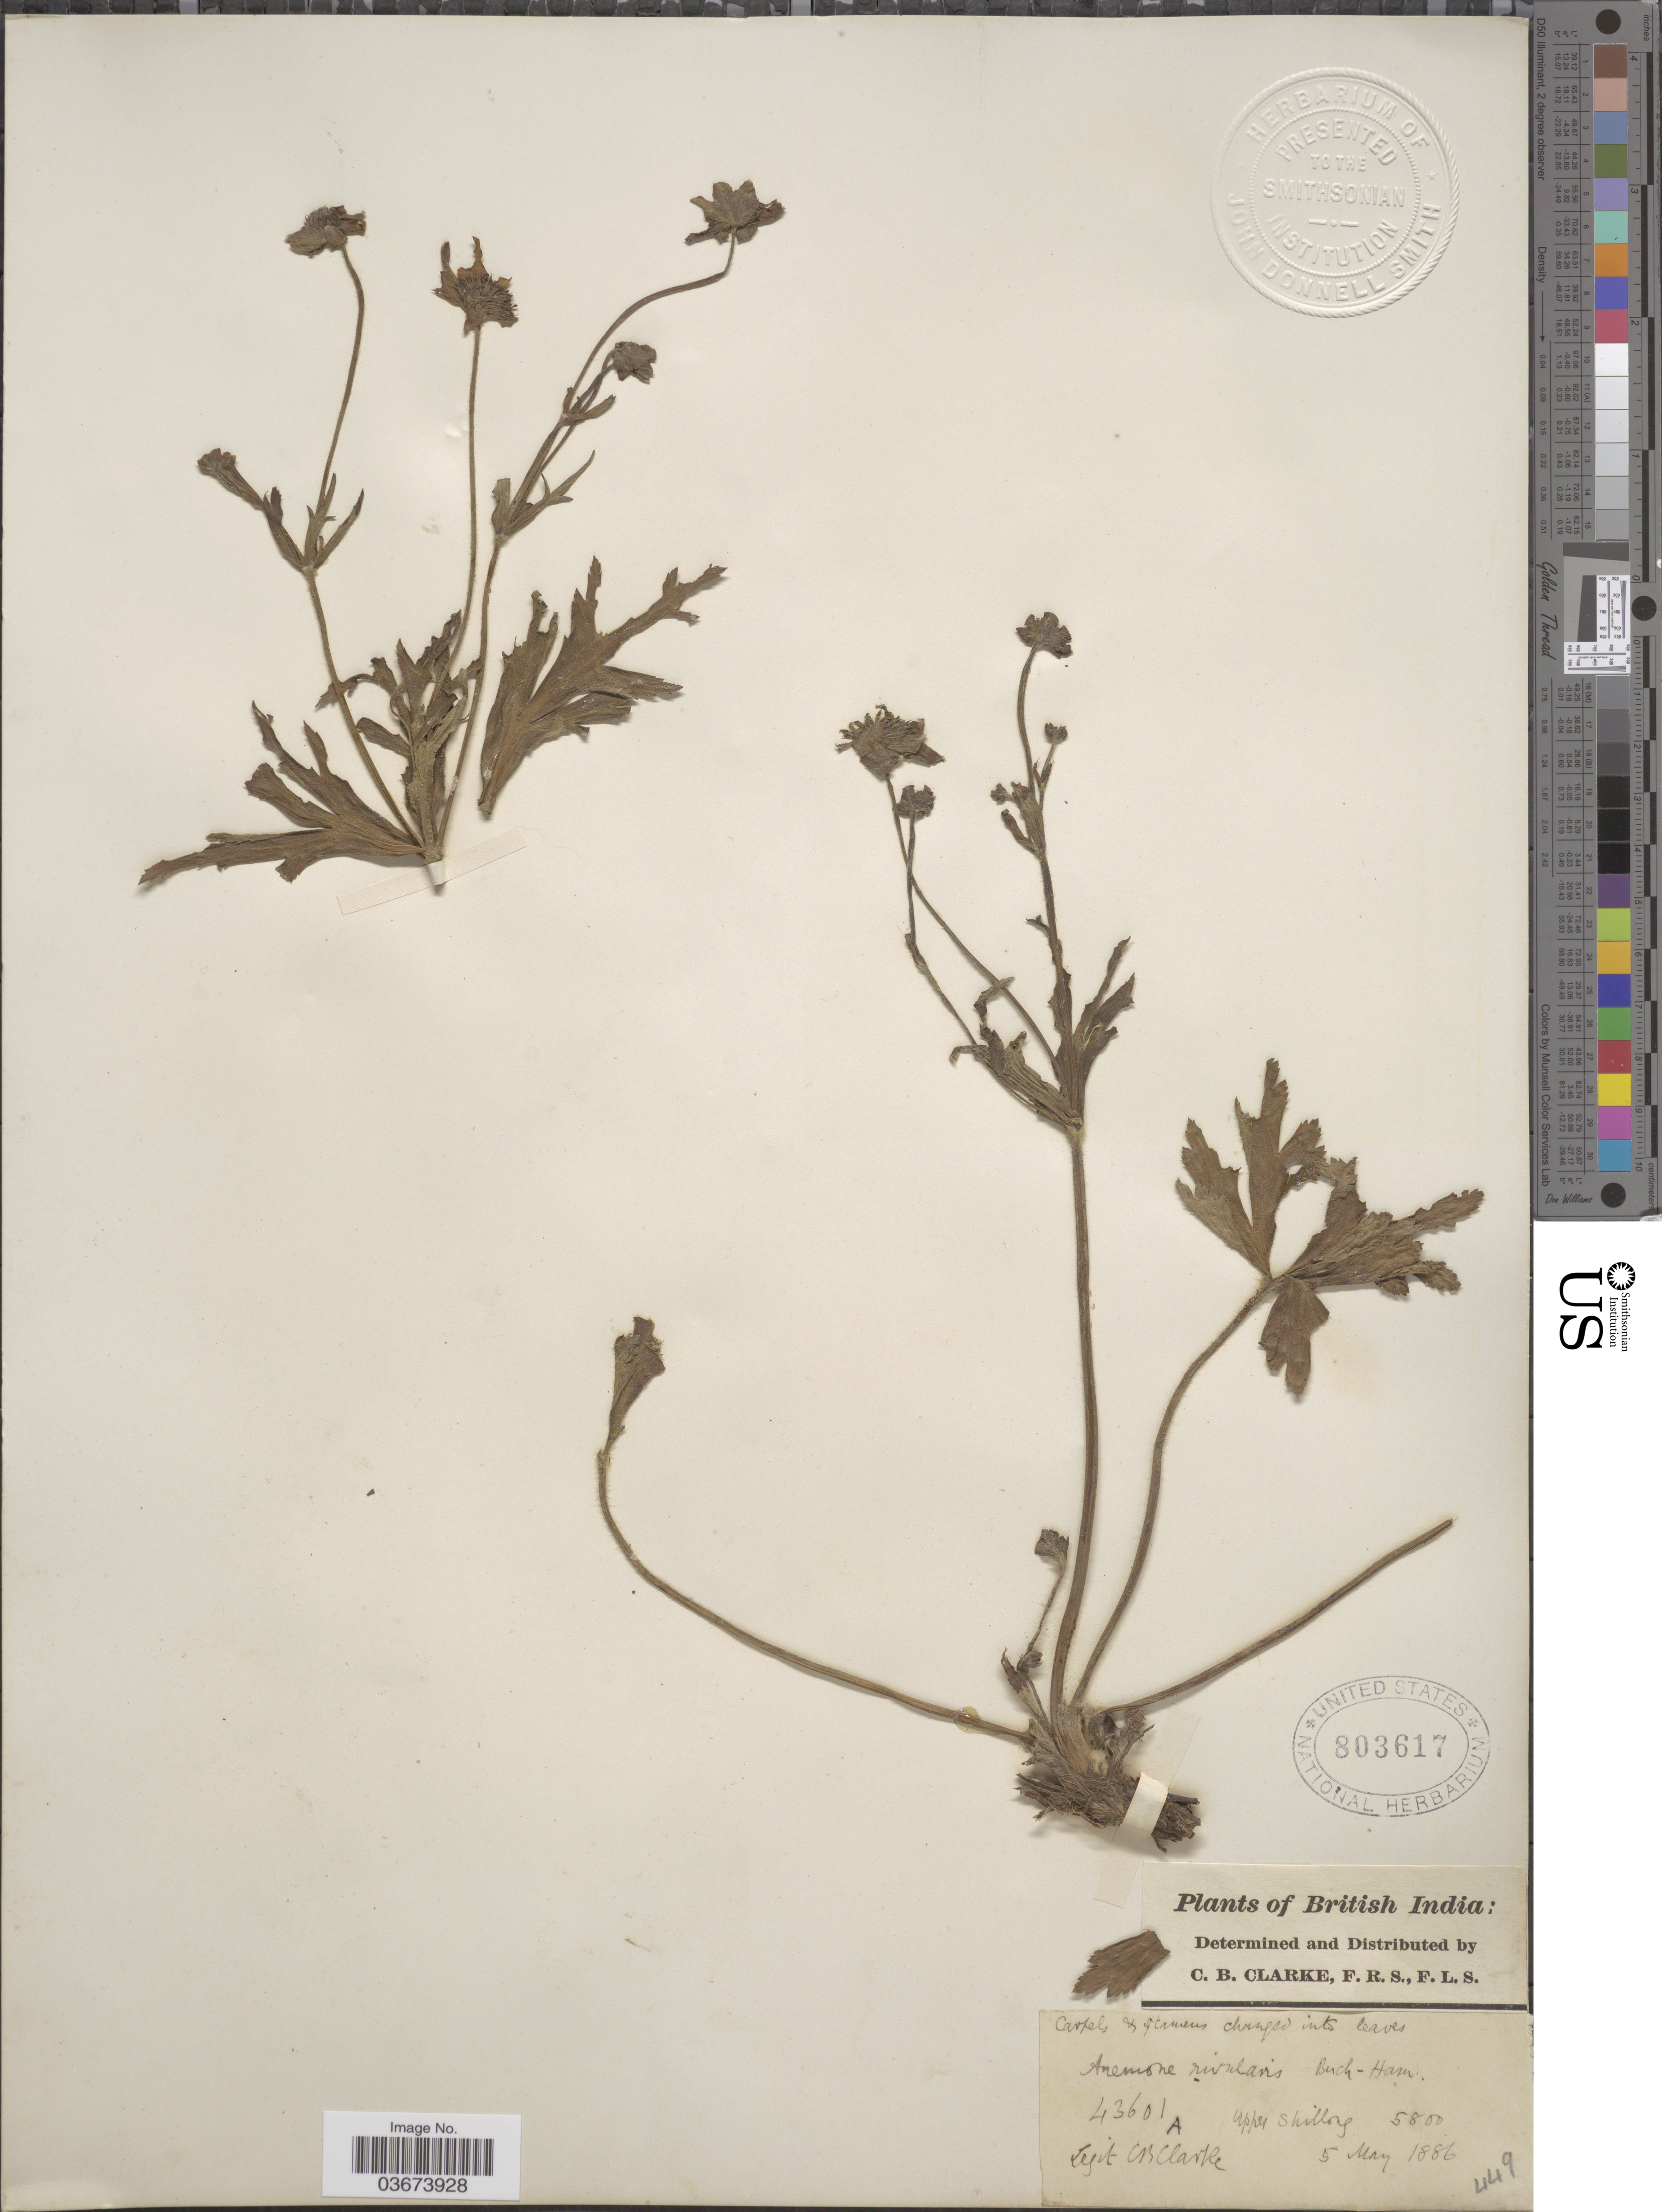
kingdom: Plantae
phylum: Tracheophyta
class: Magnoliopsida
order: Ranunculales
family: Ranunculaceae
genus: Anemone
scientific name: Anemone rivularis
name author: Buch.-Ham. ex DC.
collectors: C. B. Clarke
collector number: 43601A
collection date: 1886-05-05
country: India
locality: British India. Upper Shillong.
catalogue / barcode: US 803617